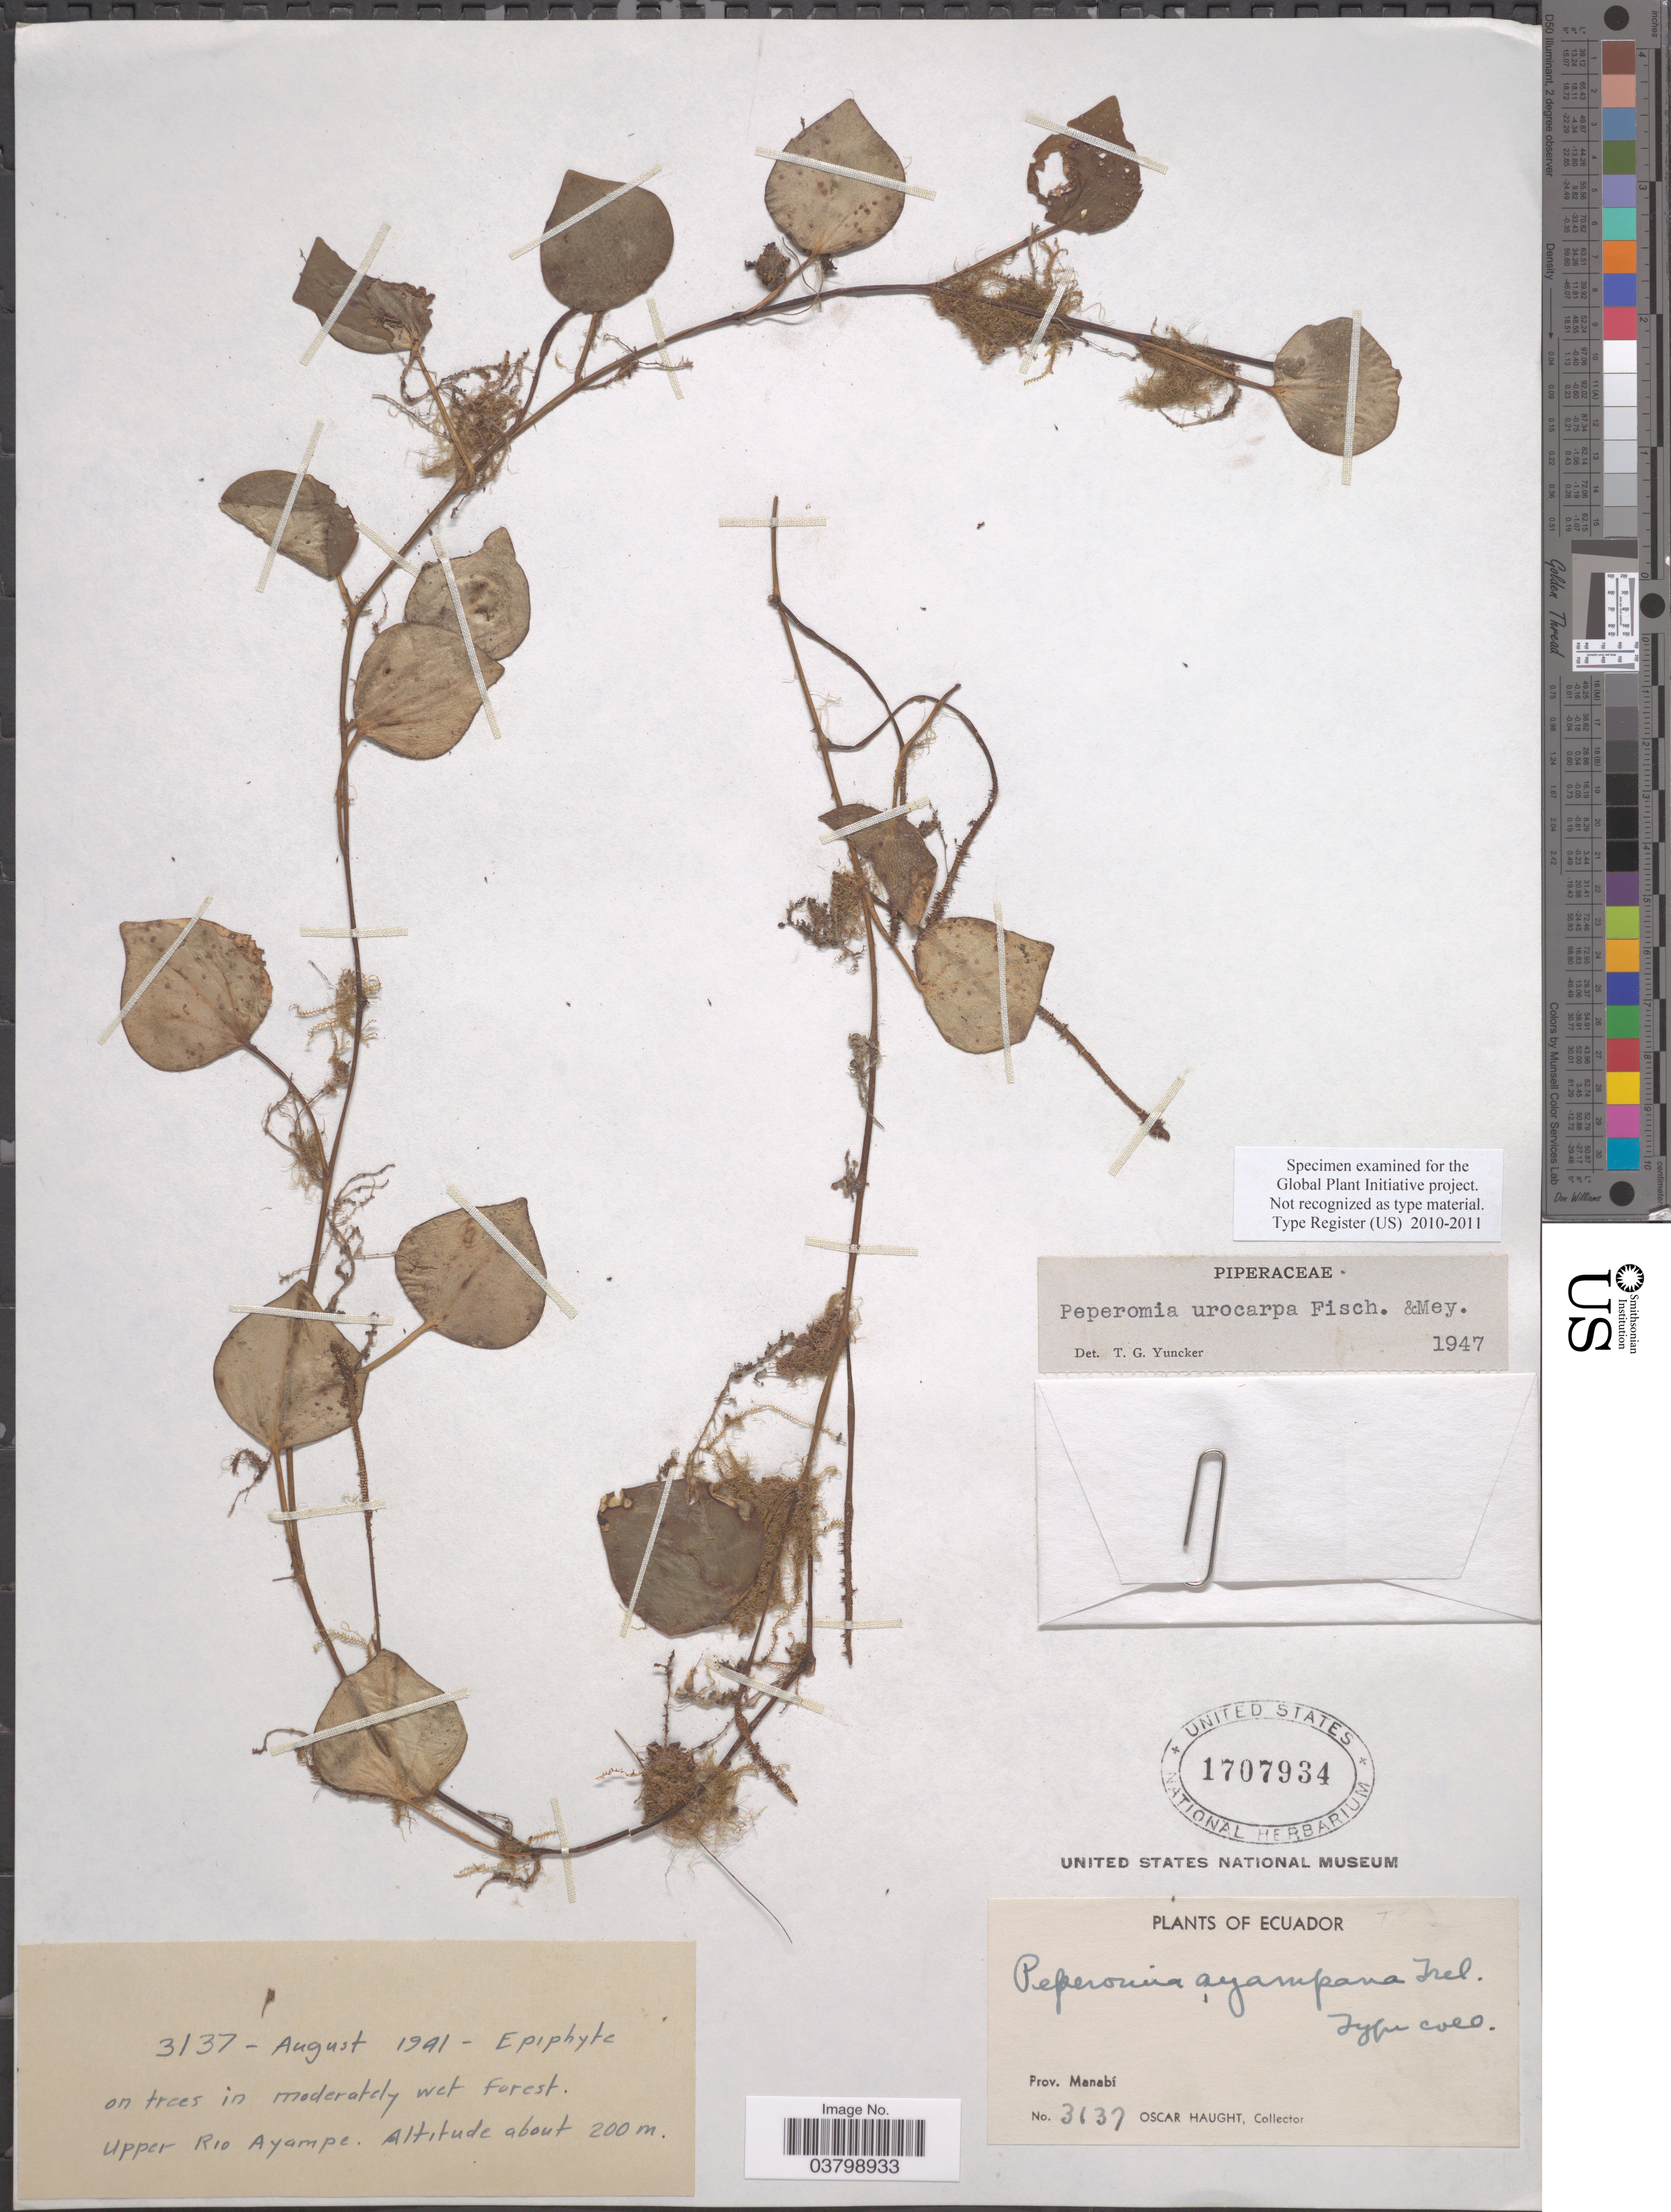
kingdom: Plantae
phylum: Tracheophyta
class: Magnoliopsida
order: Piperales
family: Piperaceae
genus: Peperomia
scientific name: Peperomia urocarpa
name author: Fisch. & C.A. Mey.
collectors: O. L. Haught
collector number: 3137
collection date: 1941-08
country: Ecuador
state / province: Manabí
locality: Upper Rio Ayampe.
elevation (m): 200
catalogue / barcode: US 1707934